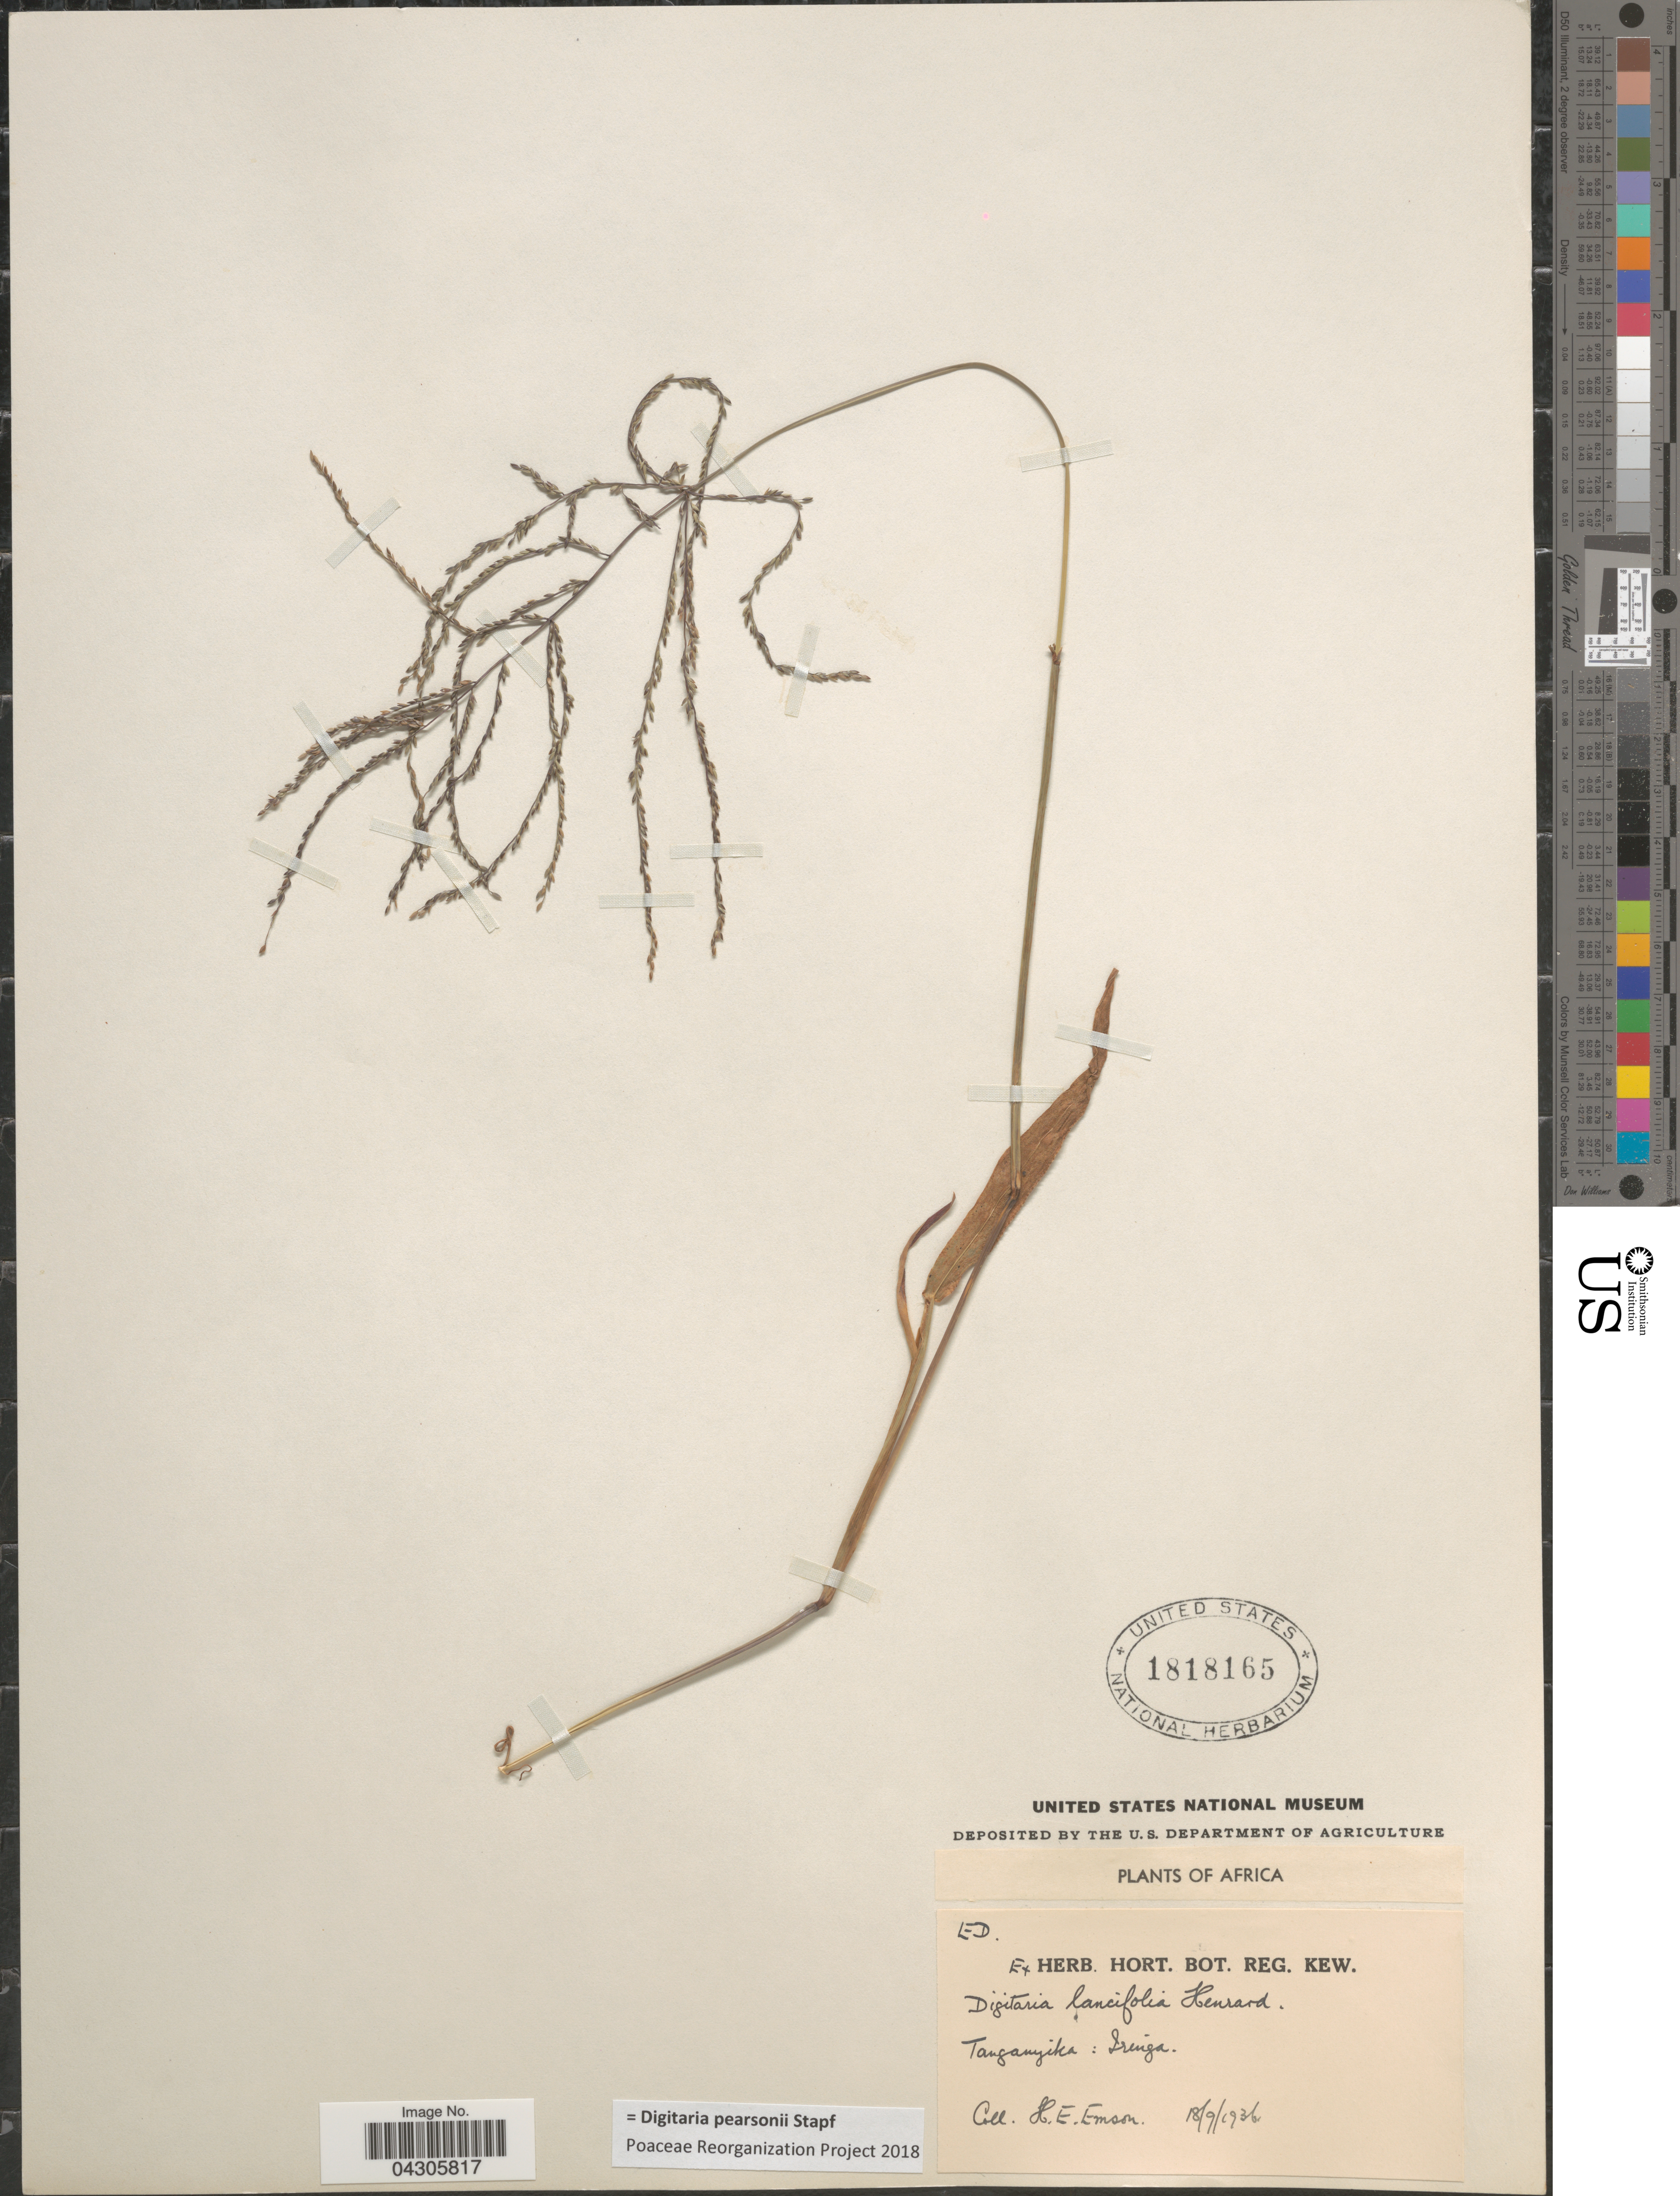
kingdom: Plantae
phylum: Tracheophyta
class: Liliopsida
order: Poales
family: Poaceae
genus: Digitaria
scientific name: Digitaria pearsonii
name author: Stapf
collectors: H. Emson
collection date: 1936-09-18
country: Tanzania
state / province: Iringa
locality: Tanganyika.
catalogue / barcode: US 1818165